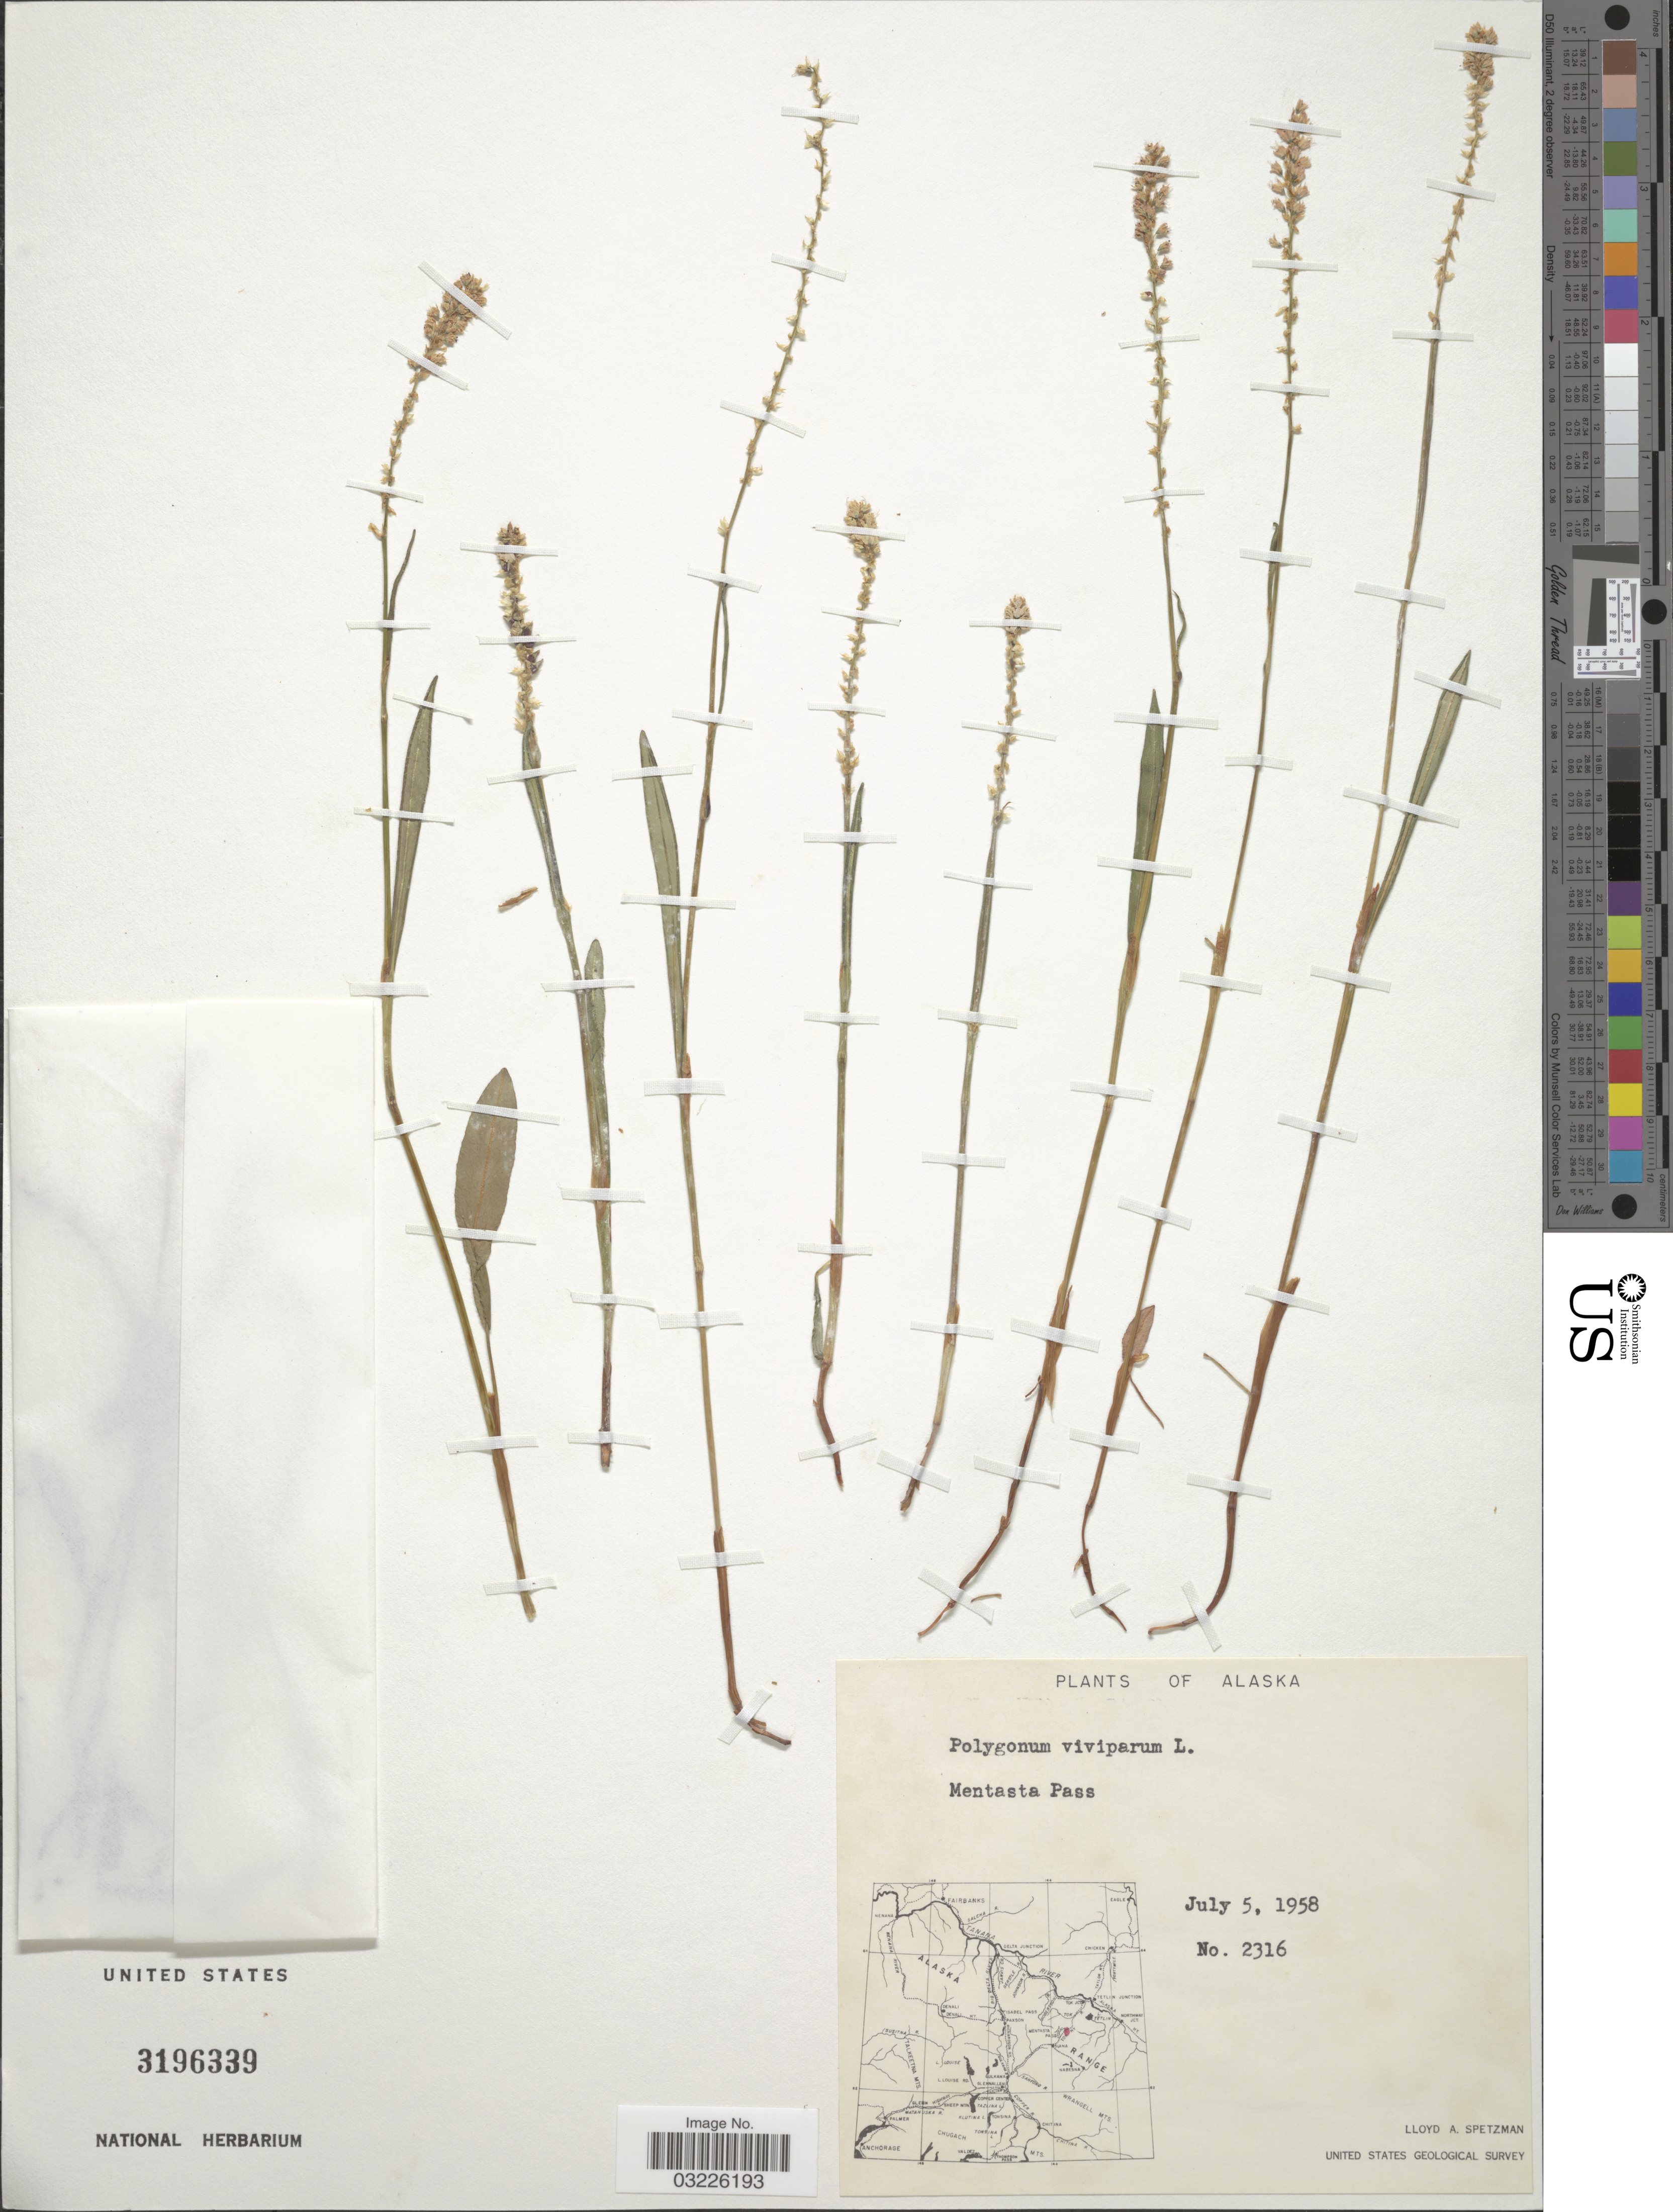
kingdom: Plantae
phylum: Tracheophyta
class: Magnoliopsida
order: Caryophyllales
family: Polygonaceae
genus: Bistorta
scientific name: Bistorta vivipara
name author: (L.) Delarbre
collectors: L. Spetzman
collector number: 2316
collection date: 1958-07-05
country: United States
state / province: Alaska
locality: Mentasta Pass.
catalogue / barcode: US 3196339